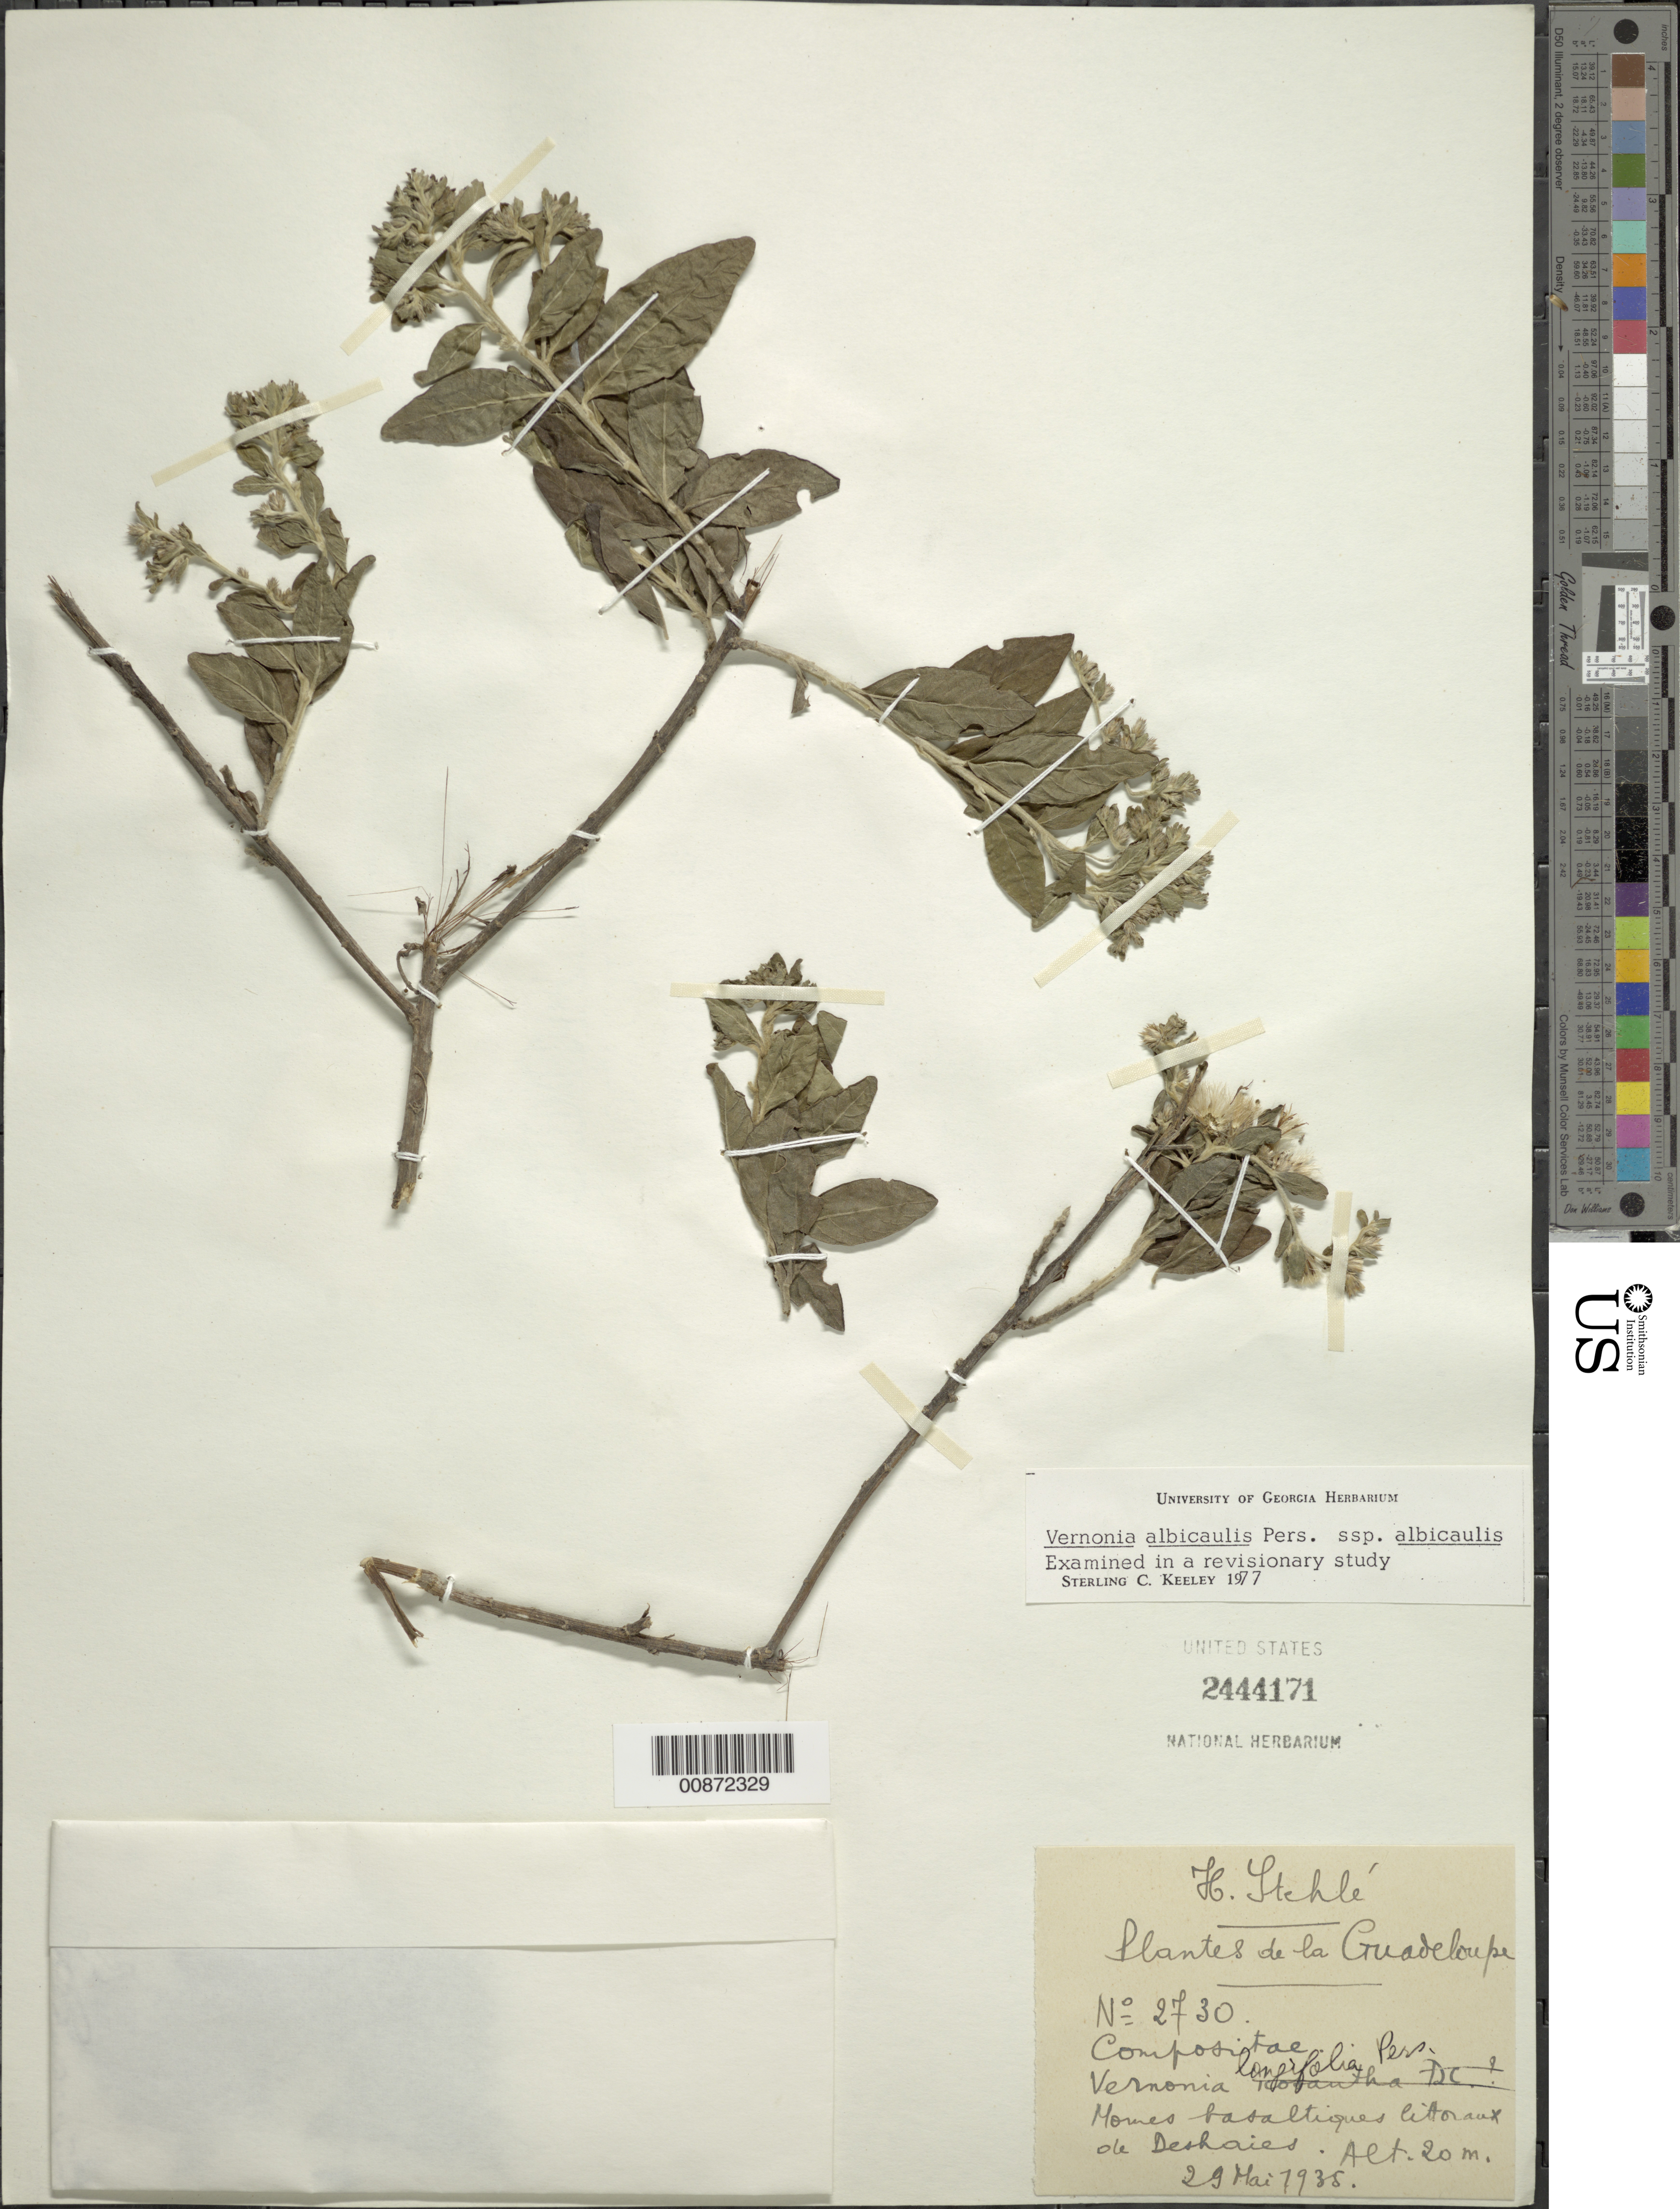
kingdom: Plantae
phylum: Tracheophyta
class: Magnoliopsida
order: Asterales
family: Asteraceae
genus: Lepidaploa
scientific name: Lepidaploa glabra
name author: (Willd.) H. Rob.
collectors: H. Stehlé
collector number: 2730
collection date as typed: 29 May 1935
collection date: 1935-05-29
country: Guadeloupe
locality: Mornes de Deshaies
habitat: Mornes basaltiques littoraux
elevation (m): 20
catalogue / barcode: US 2444171